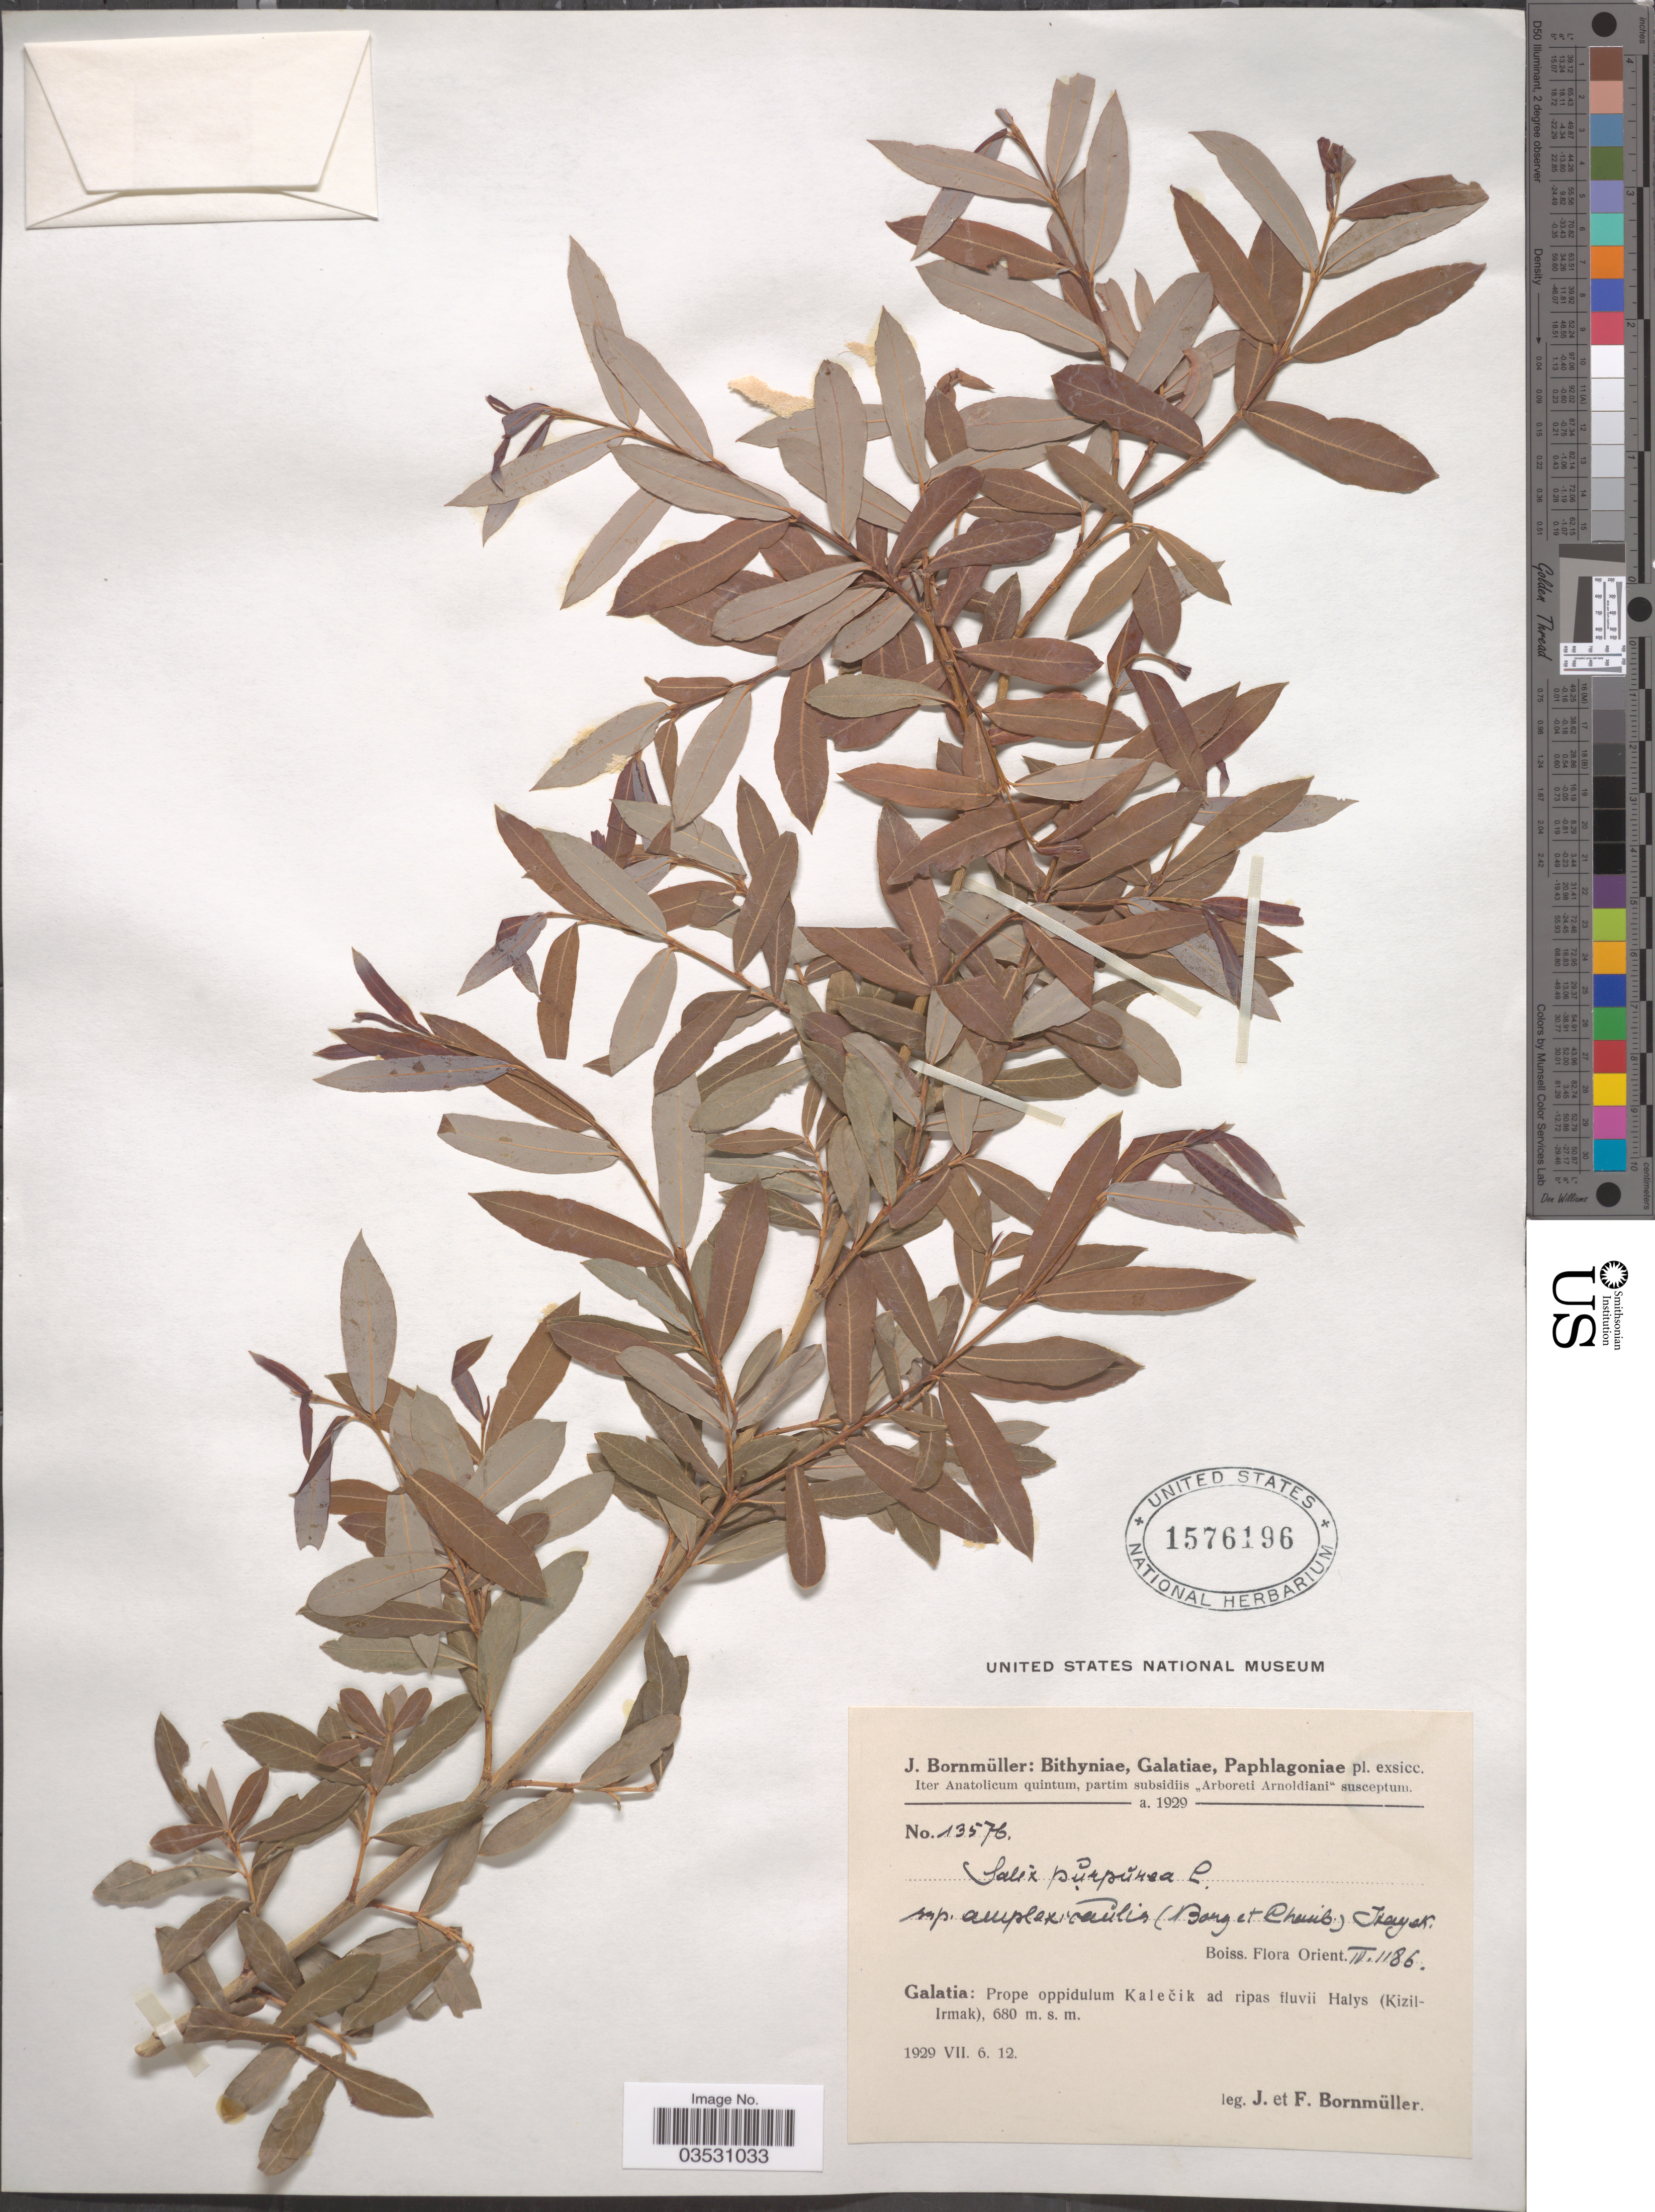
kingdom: Plantae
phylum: Tracheophyta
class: Magnoliopsida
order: Malpighiales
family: Salicaceae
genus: Salix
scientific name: Salix purpurea subsp. amplexicaulis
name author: C.K. Schneid.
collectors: J. Bornmüller & F. Bornmüller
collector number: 13576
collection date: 1929-07-06/1929-07-12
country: Turkey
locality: Galatia: Prope oppidulum Kalečik ad ripas fluvii Halys (Kizil-Irmak).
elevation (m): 680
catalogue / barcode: US 1576196